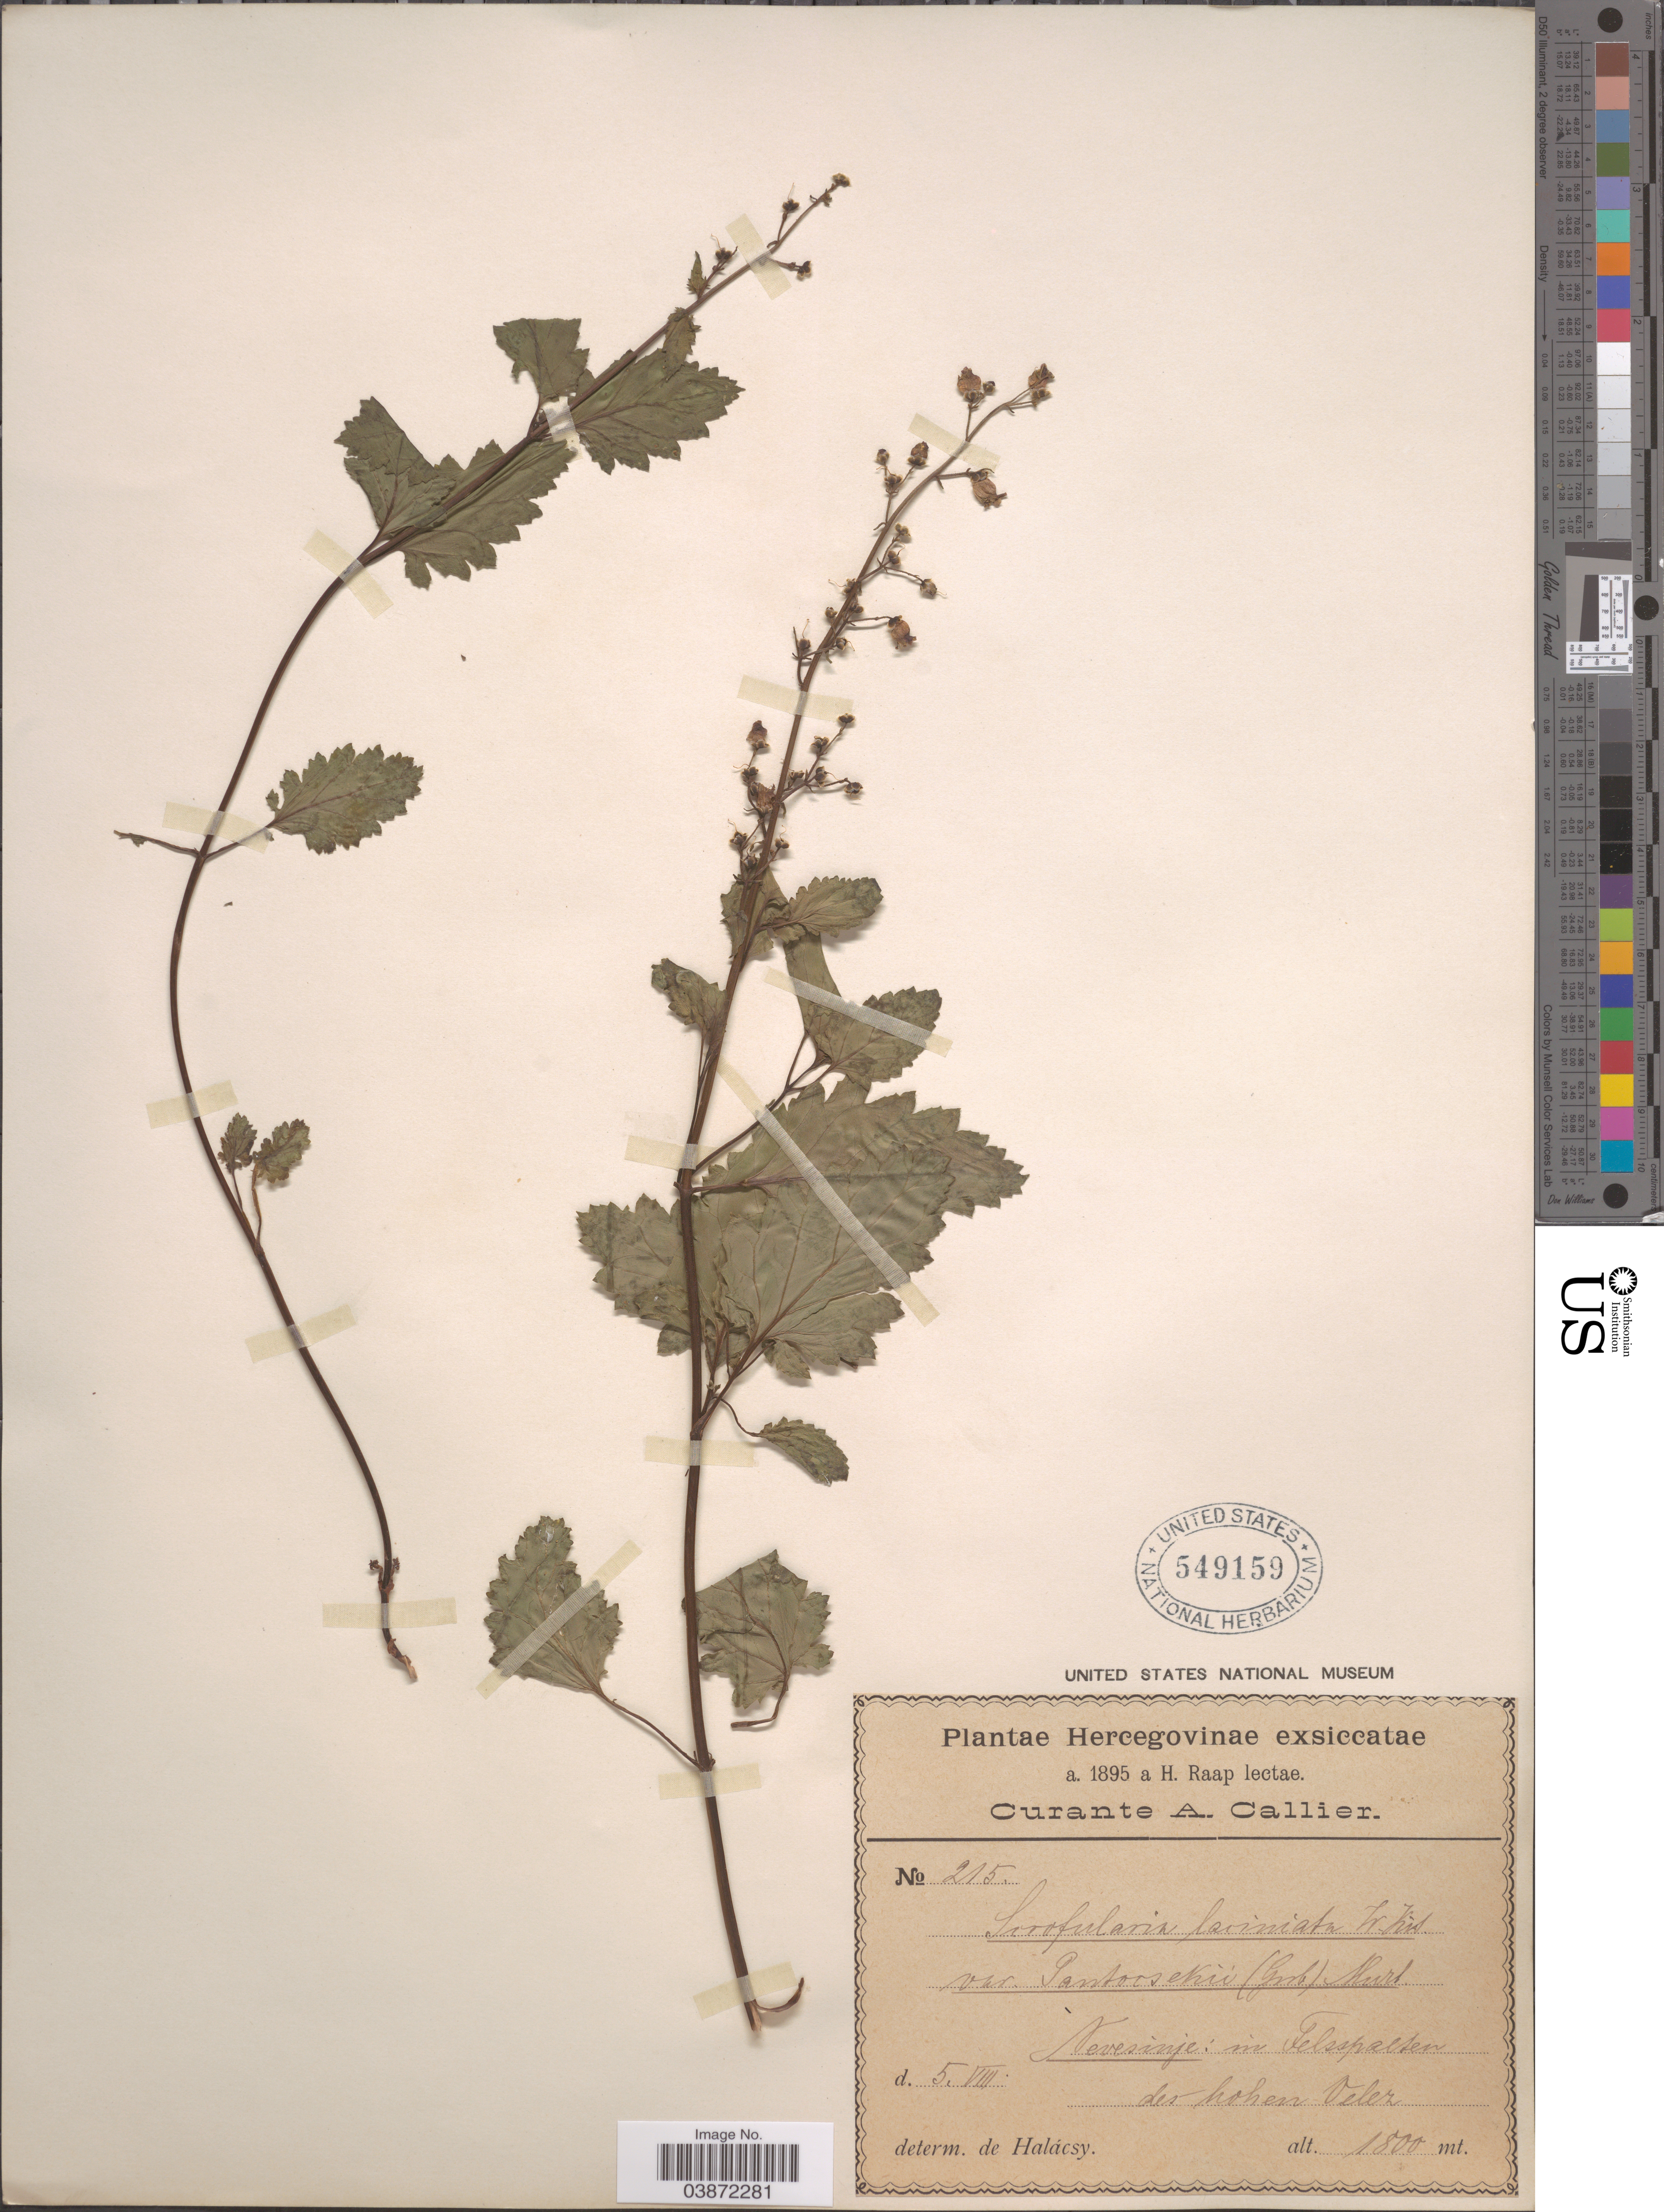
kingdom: Plantae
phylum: Tracheophyta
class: Magnoliopsida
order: Lamiales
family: Scrophulariaceae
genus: Scrophularia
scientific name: Scrophularia laciniata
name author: Waldst. & Kit.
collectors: H. Raap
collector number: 215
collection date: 1895-08-05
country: Bosnia and Herzegovina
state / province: Srpska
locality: Hercegovinae. Nevesinje: in Felsapalten des hohen Velez.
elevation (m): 1800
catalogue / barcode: US 549159